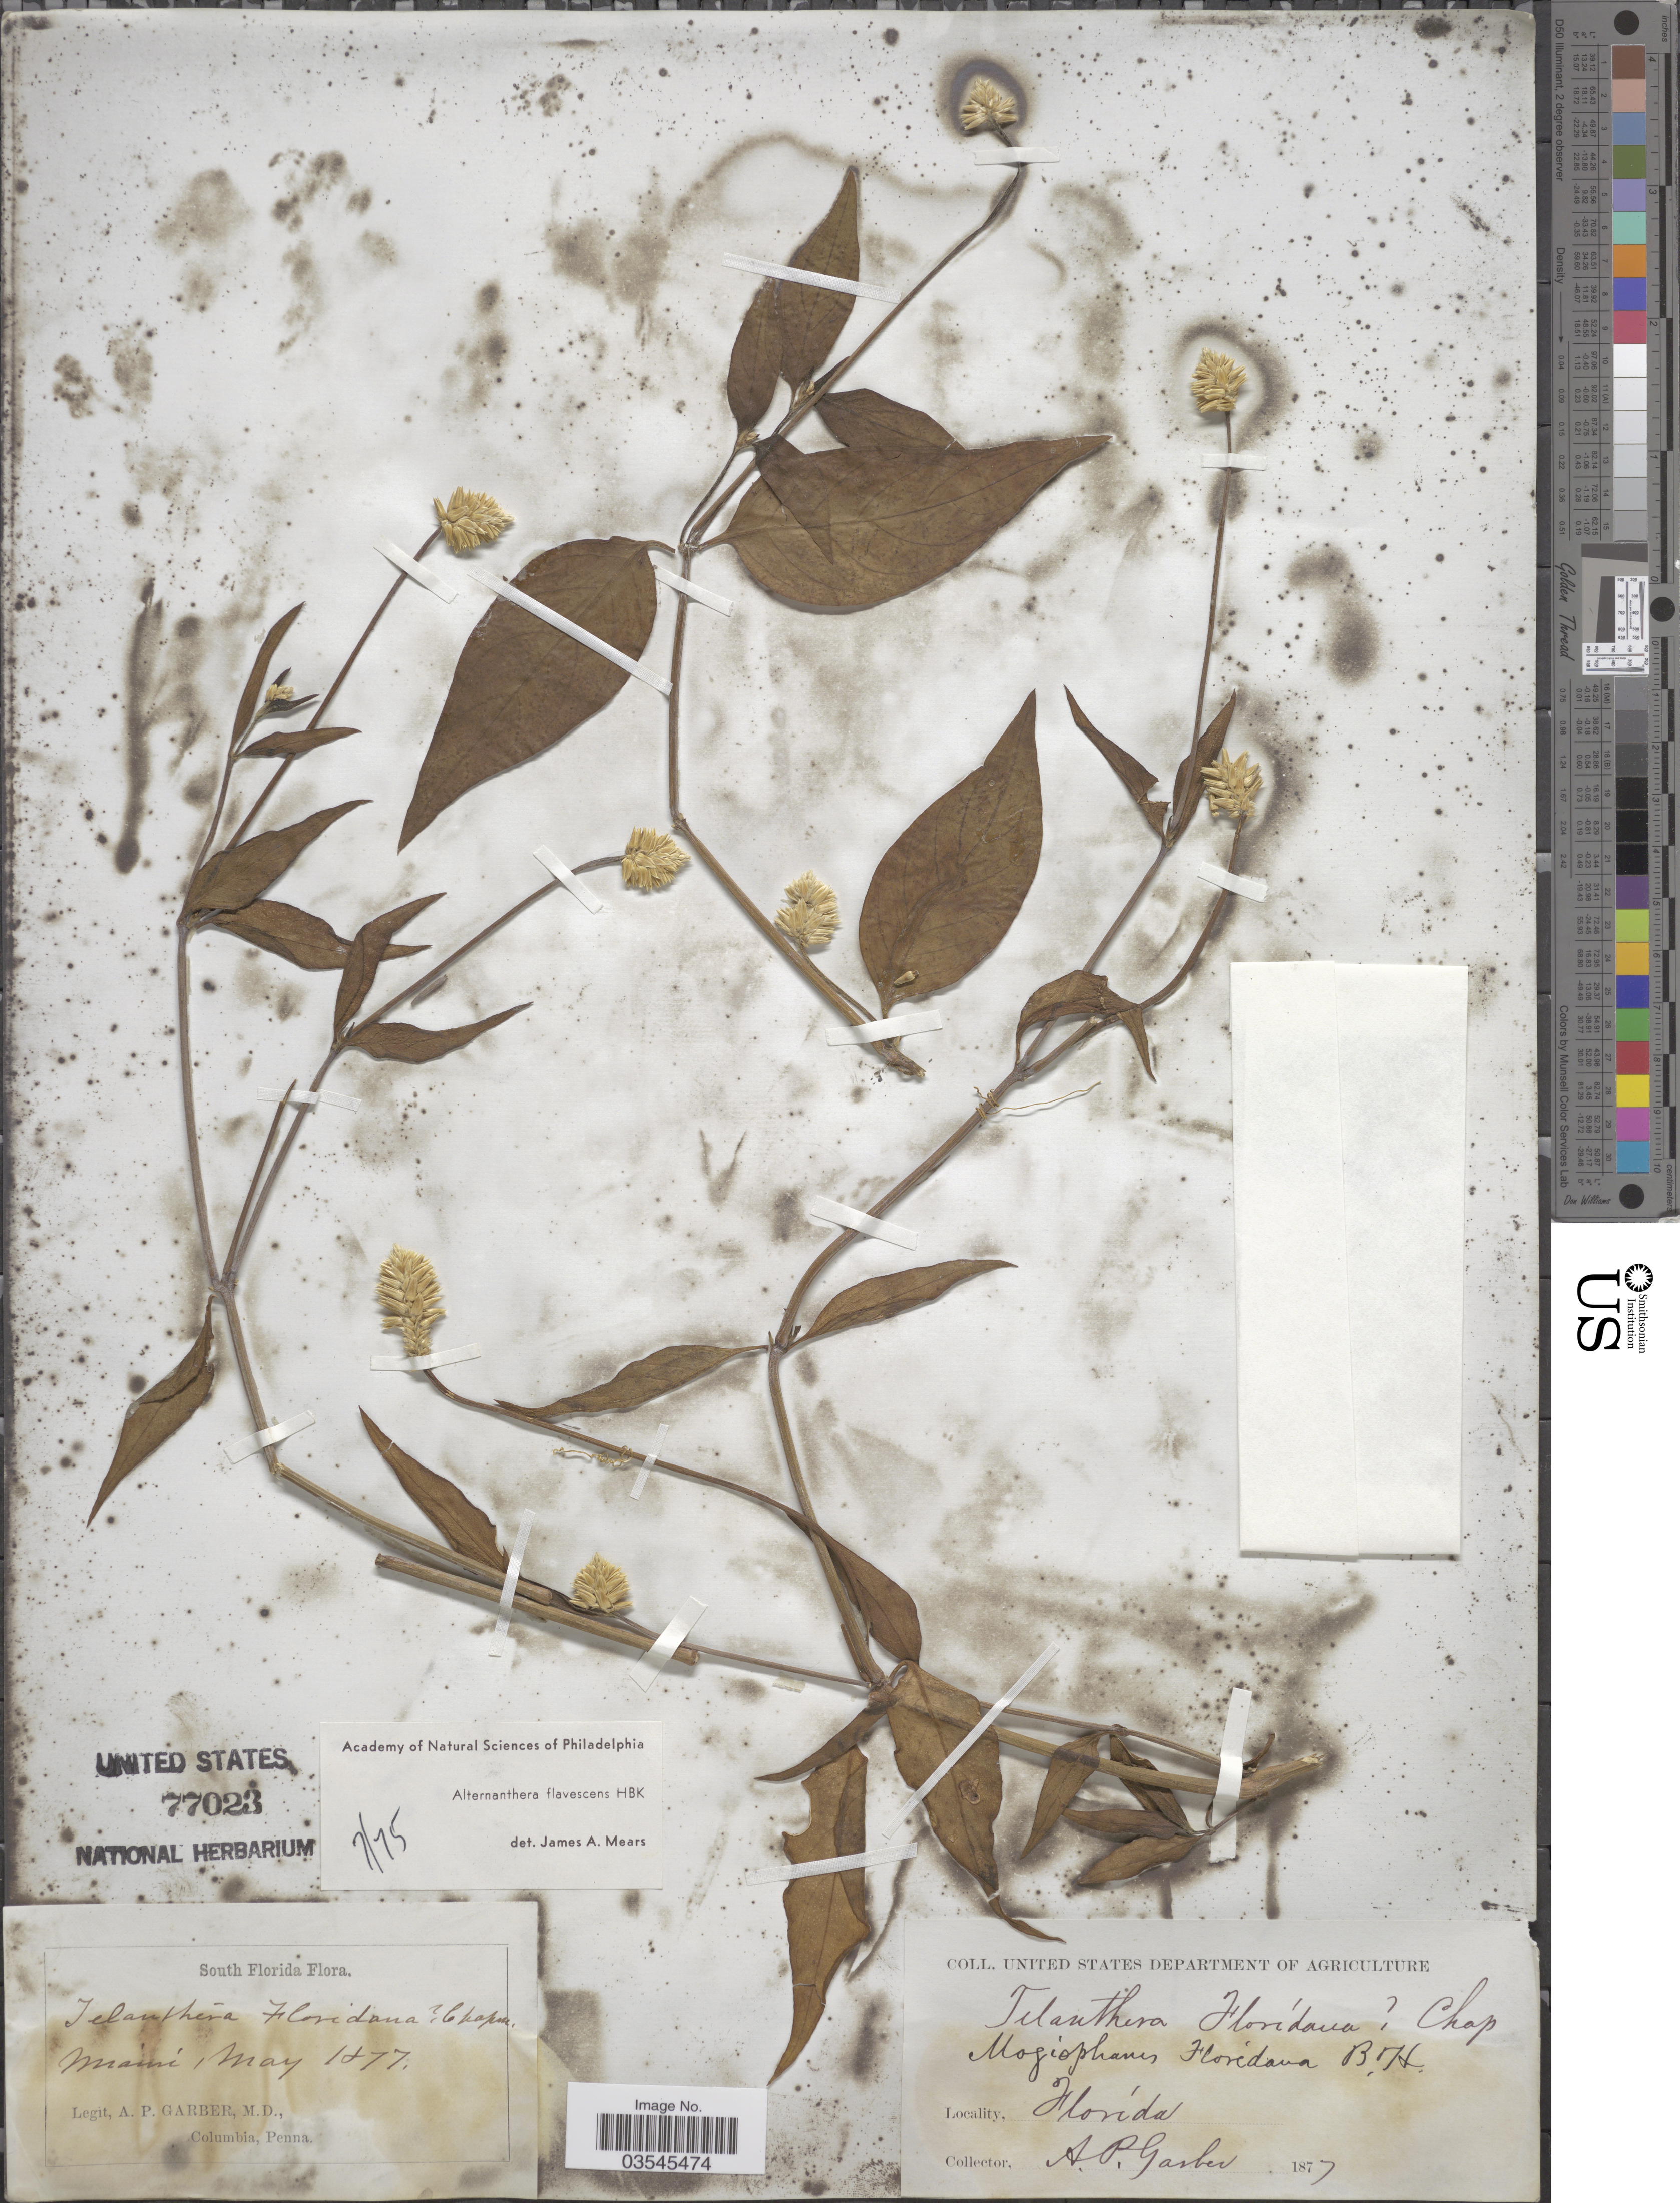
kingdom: Plantae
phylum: Tracheophyta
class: Magnoliopsida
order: Caryophyllales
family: Amaranthaceae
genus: Alternanthera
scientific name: Alternanthera flavescens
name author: Kunth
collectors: A. P. Garber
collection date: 1877-05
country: United States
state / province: Florida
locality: South Florida. Miami.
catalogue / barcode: US 77023